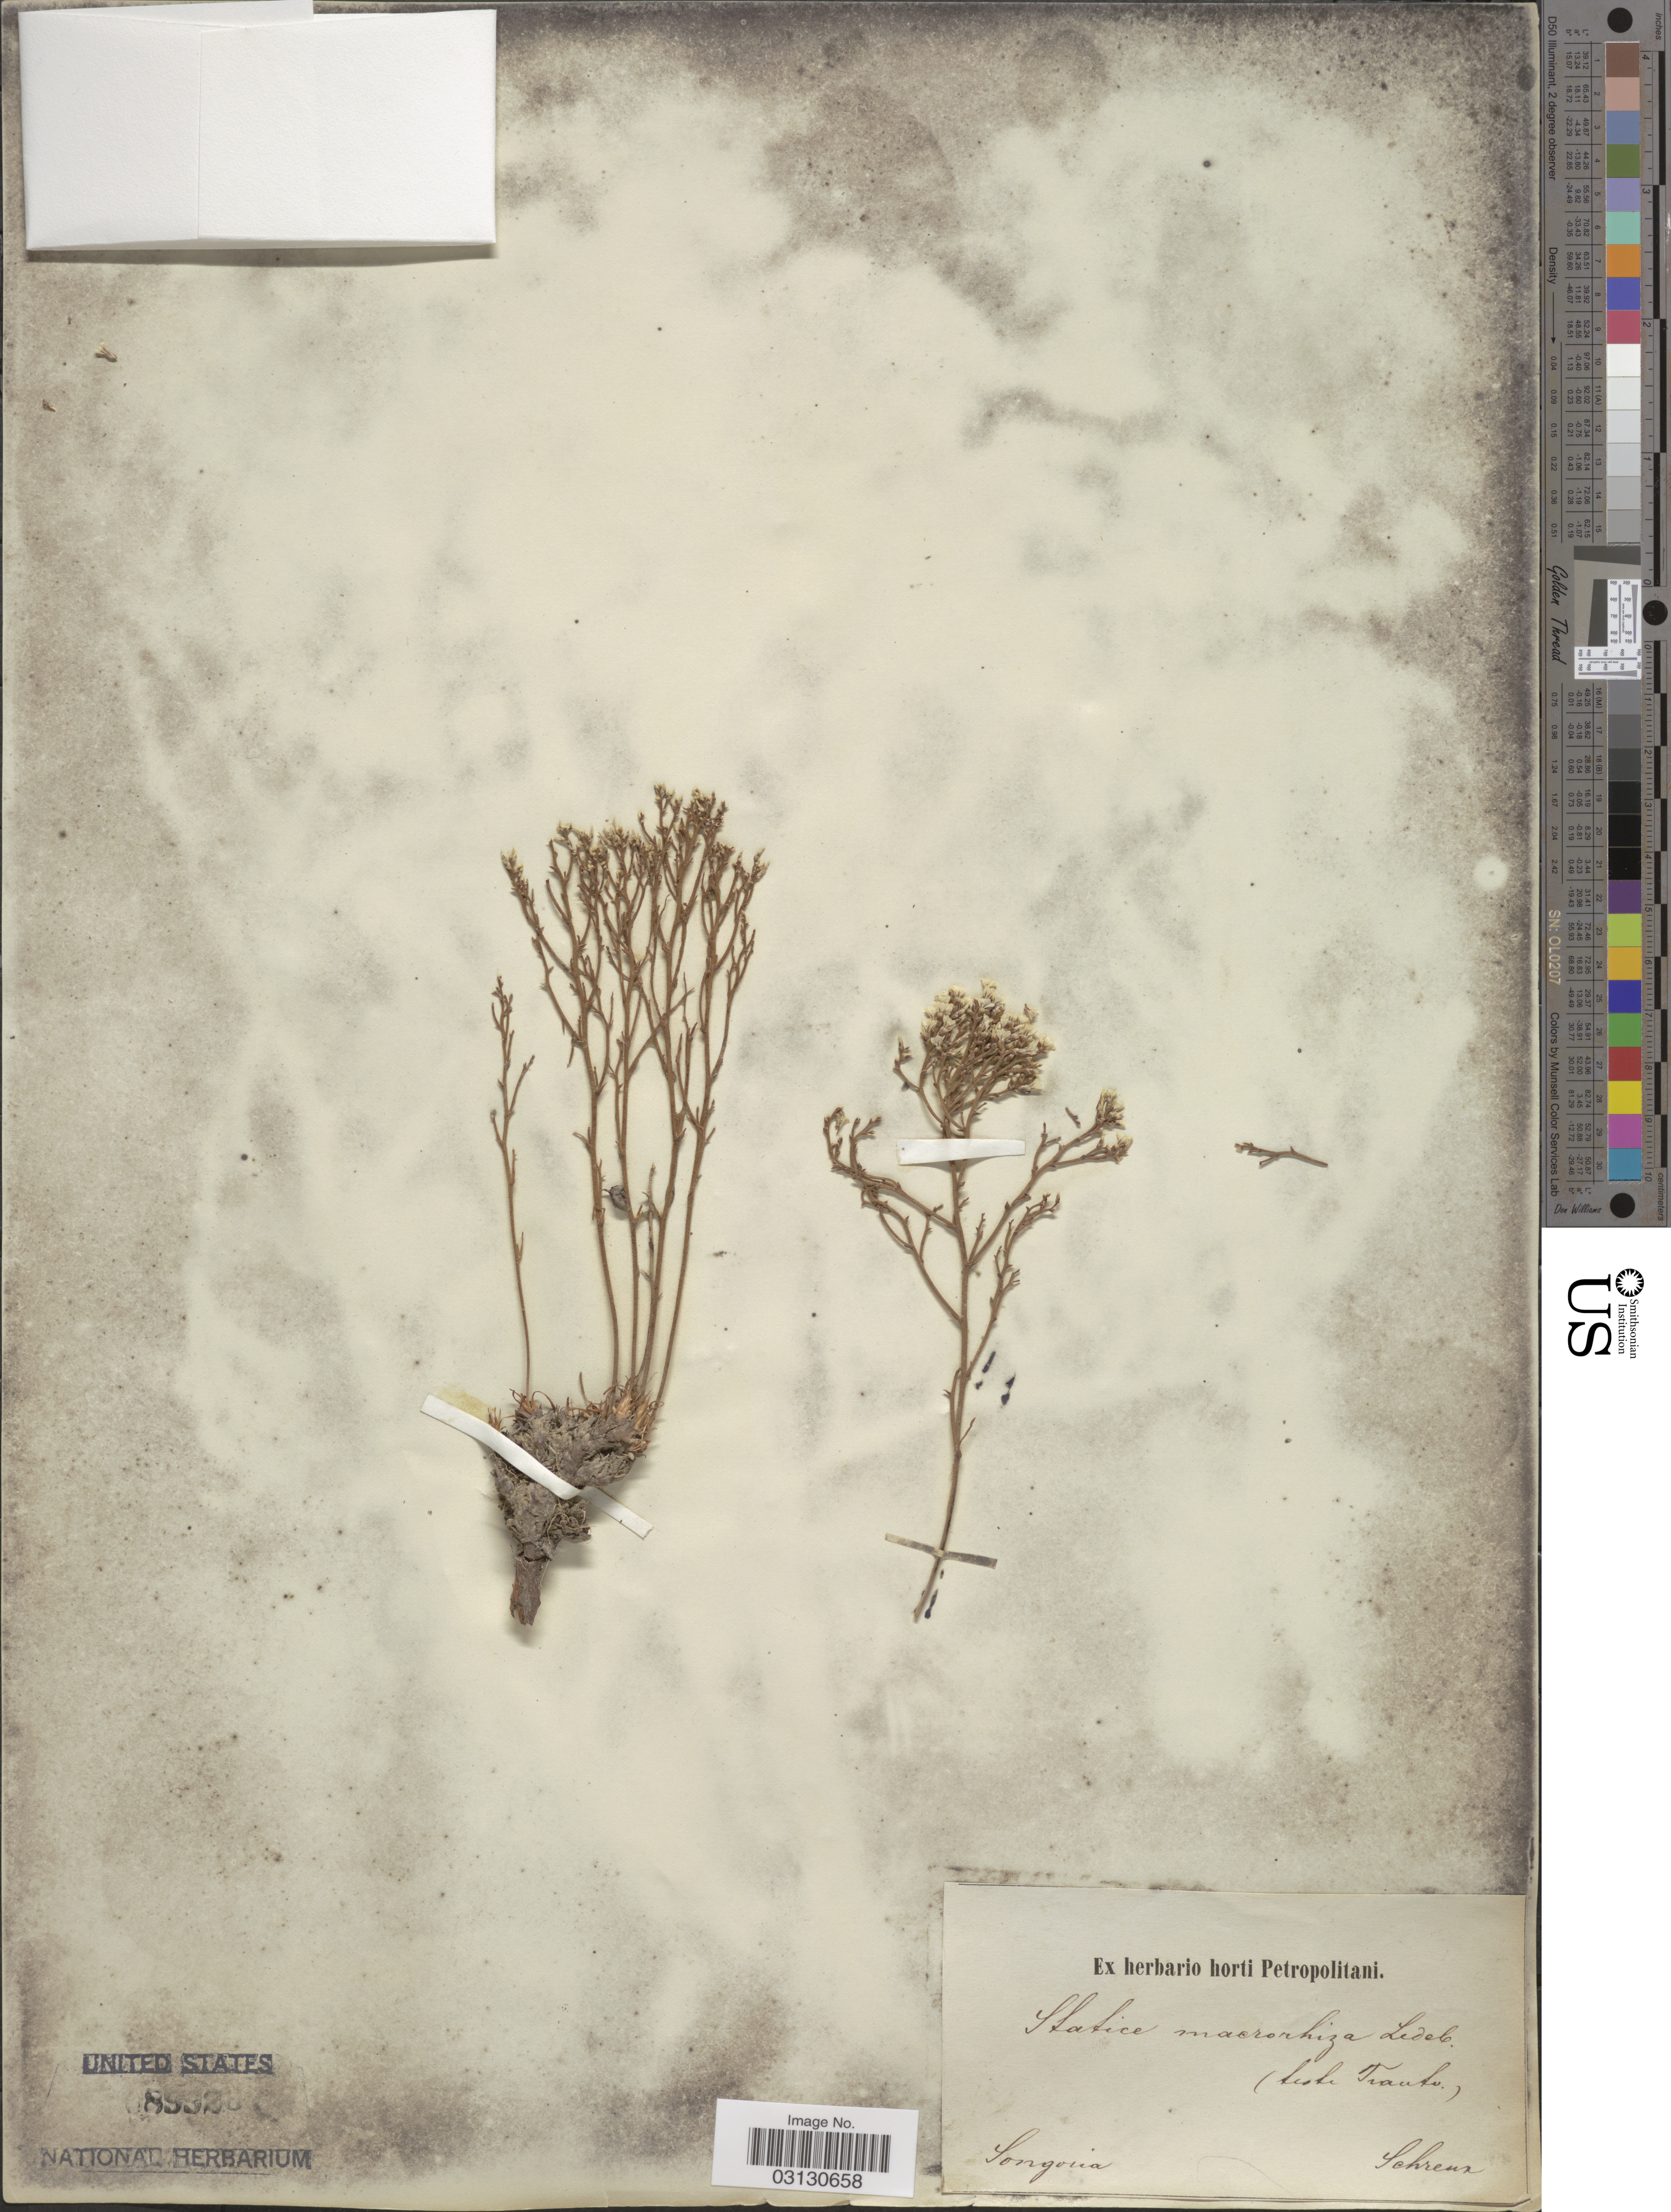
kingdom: Plantae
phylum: Tracheophyta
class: Magnoliopsida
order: Caryophyllales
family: Plumbaginaceae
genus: Limonium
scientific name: Limonium macrorhizon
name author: Kuntze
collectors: A.G. Schrenk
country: Kazakhstan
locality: Songoria.